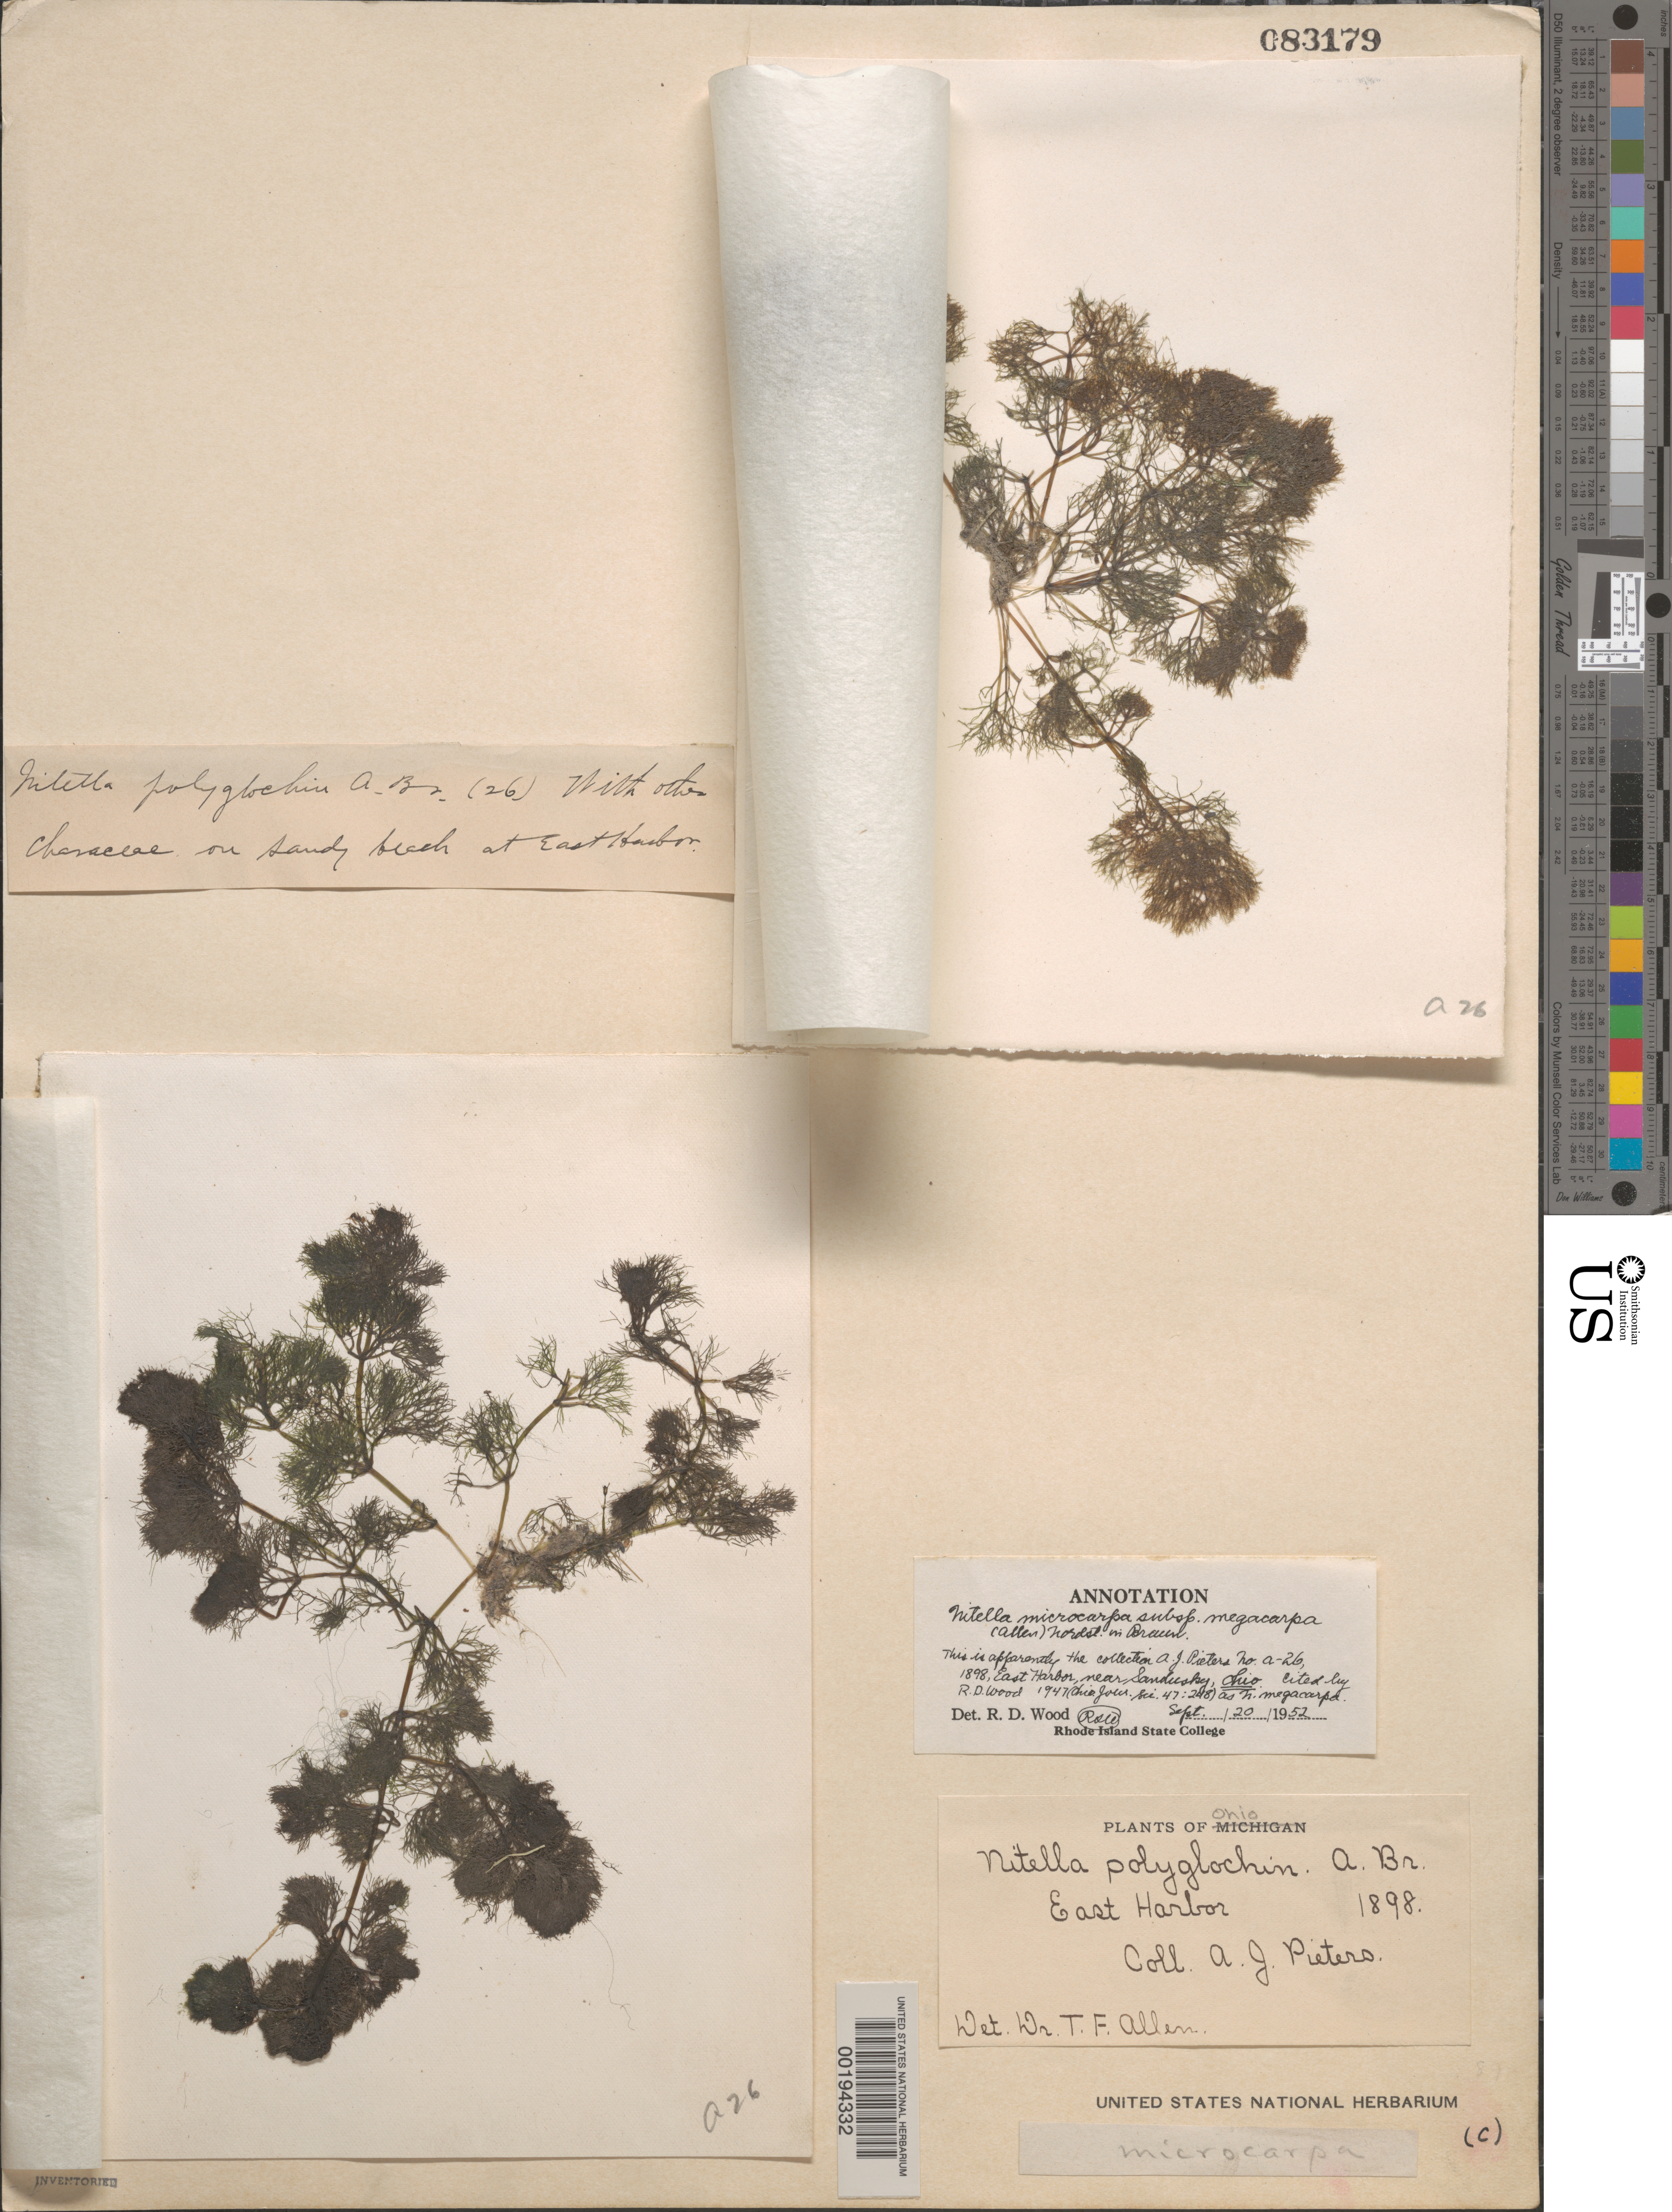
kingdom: Plantae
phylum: Charophyta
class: Charophyceae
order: Charales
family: Characeae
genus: Nitella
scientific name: Nitella microcarpa subsp. megacarpa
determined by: Wood, R. D.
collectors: A. Pieters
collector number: A26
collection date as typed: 1898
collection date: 1898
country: United States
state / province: Ohio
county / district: Ottawa County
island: South Bass Island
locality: East Harbor, Put-in-Bay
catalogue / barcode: US 83179